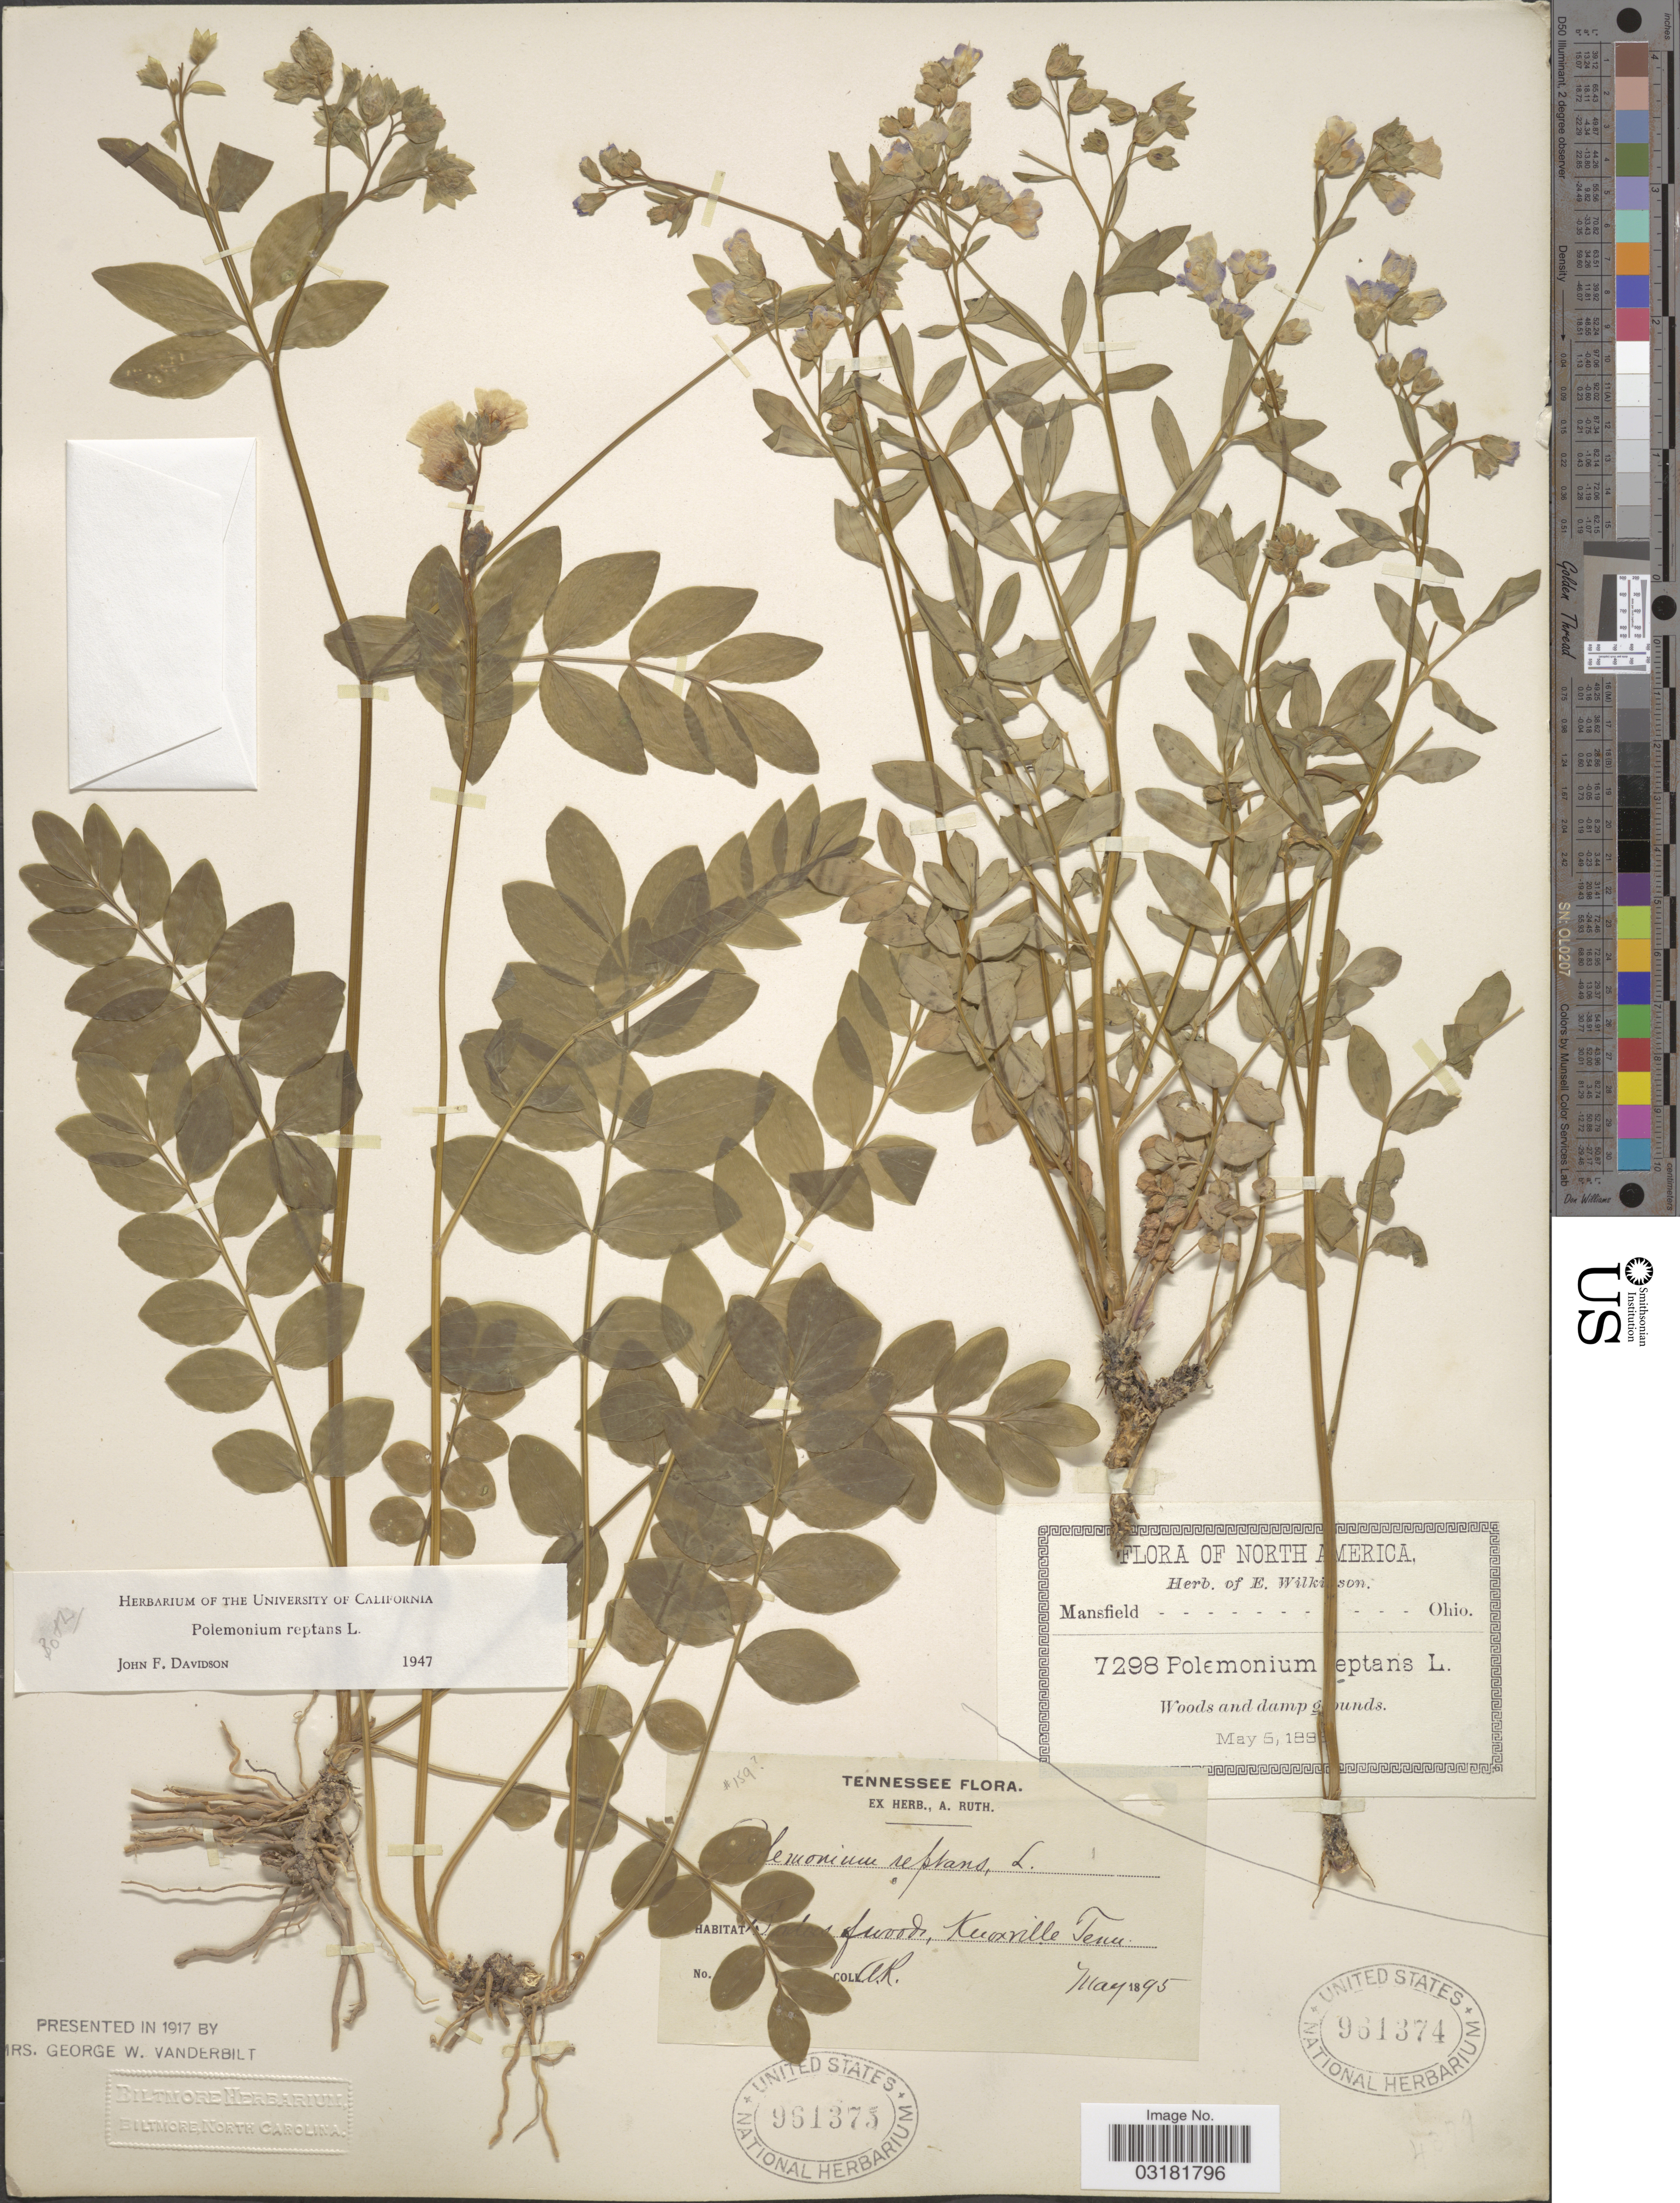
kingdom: Plantae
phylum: Tracheophyta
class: Magnoliopsida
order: Ericales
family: Polemoniaceae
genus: Polemonium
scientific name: Polemonium reptans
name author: L.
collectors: A. Ruth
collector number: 159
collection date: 1895-05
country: United States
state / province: Tennessee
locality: Knoxville Tenn.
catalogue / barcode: US 961375-2